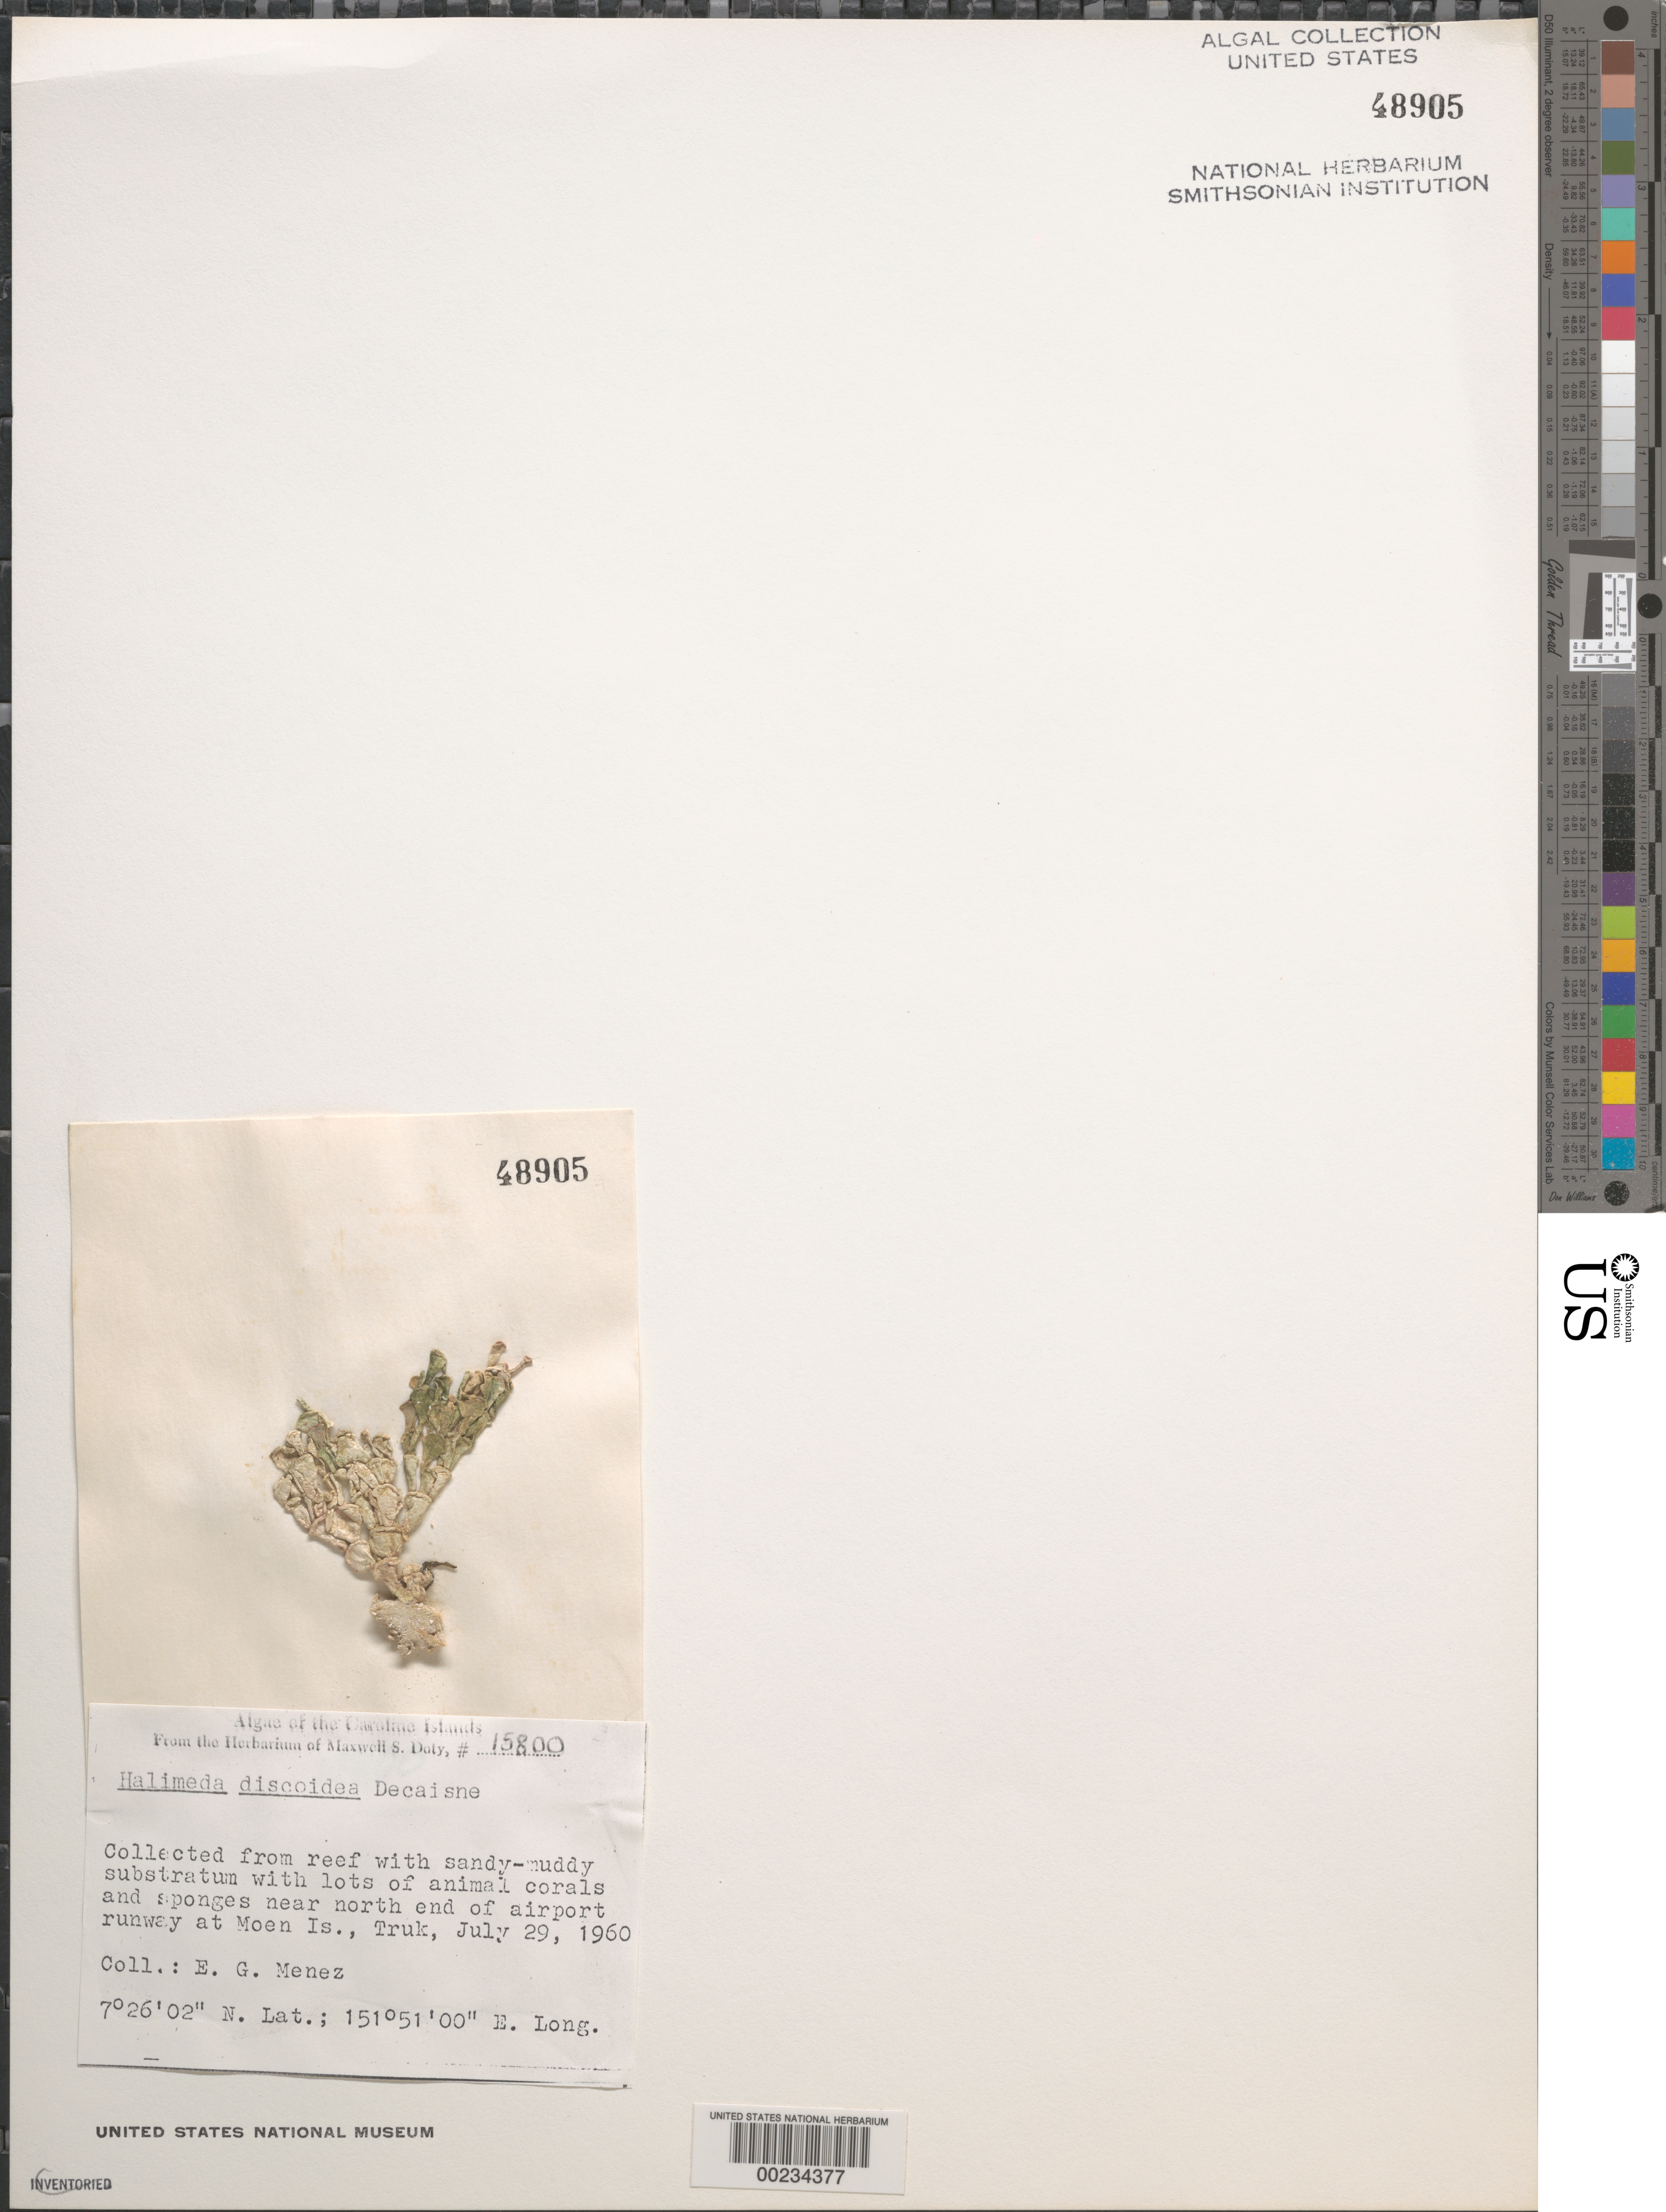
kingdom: Plantae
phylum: Chlorophyta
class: Ulvophyceae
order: Bryopsidales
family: Halimedaceae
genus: Halimeda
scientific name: Halimeda discoidea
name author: Decne.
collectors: Meñez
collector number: MSD 15800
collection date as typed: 29 Jul 1960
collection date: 1960-07-29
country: Micronesia, Federated States of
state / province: Truk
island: Moen [Wono]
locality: Near north end of airport runway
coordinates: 7 26' 02" N, 151 51' 00" E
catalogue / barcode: US 48905